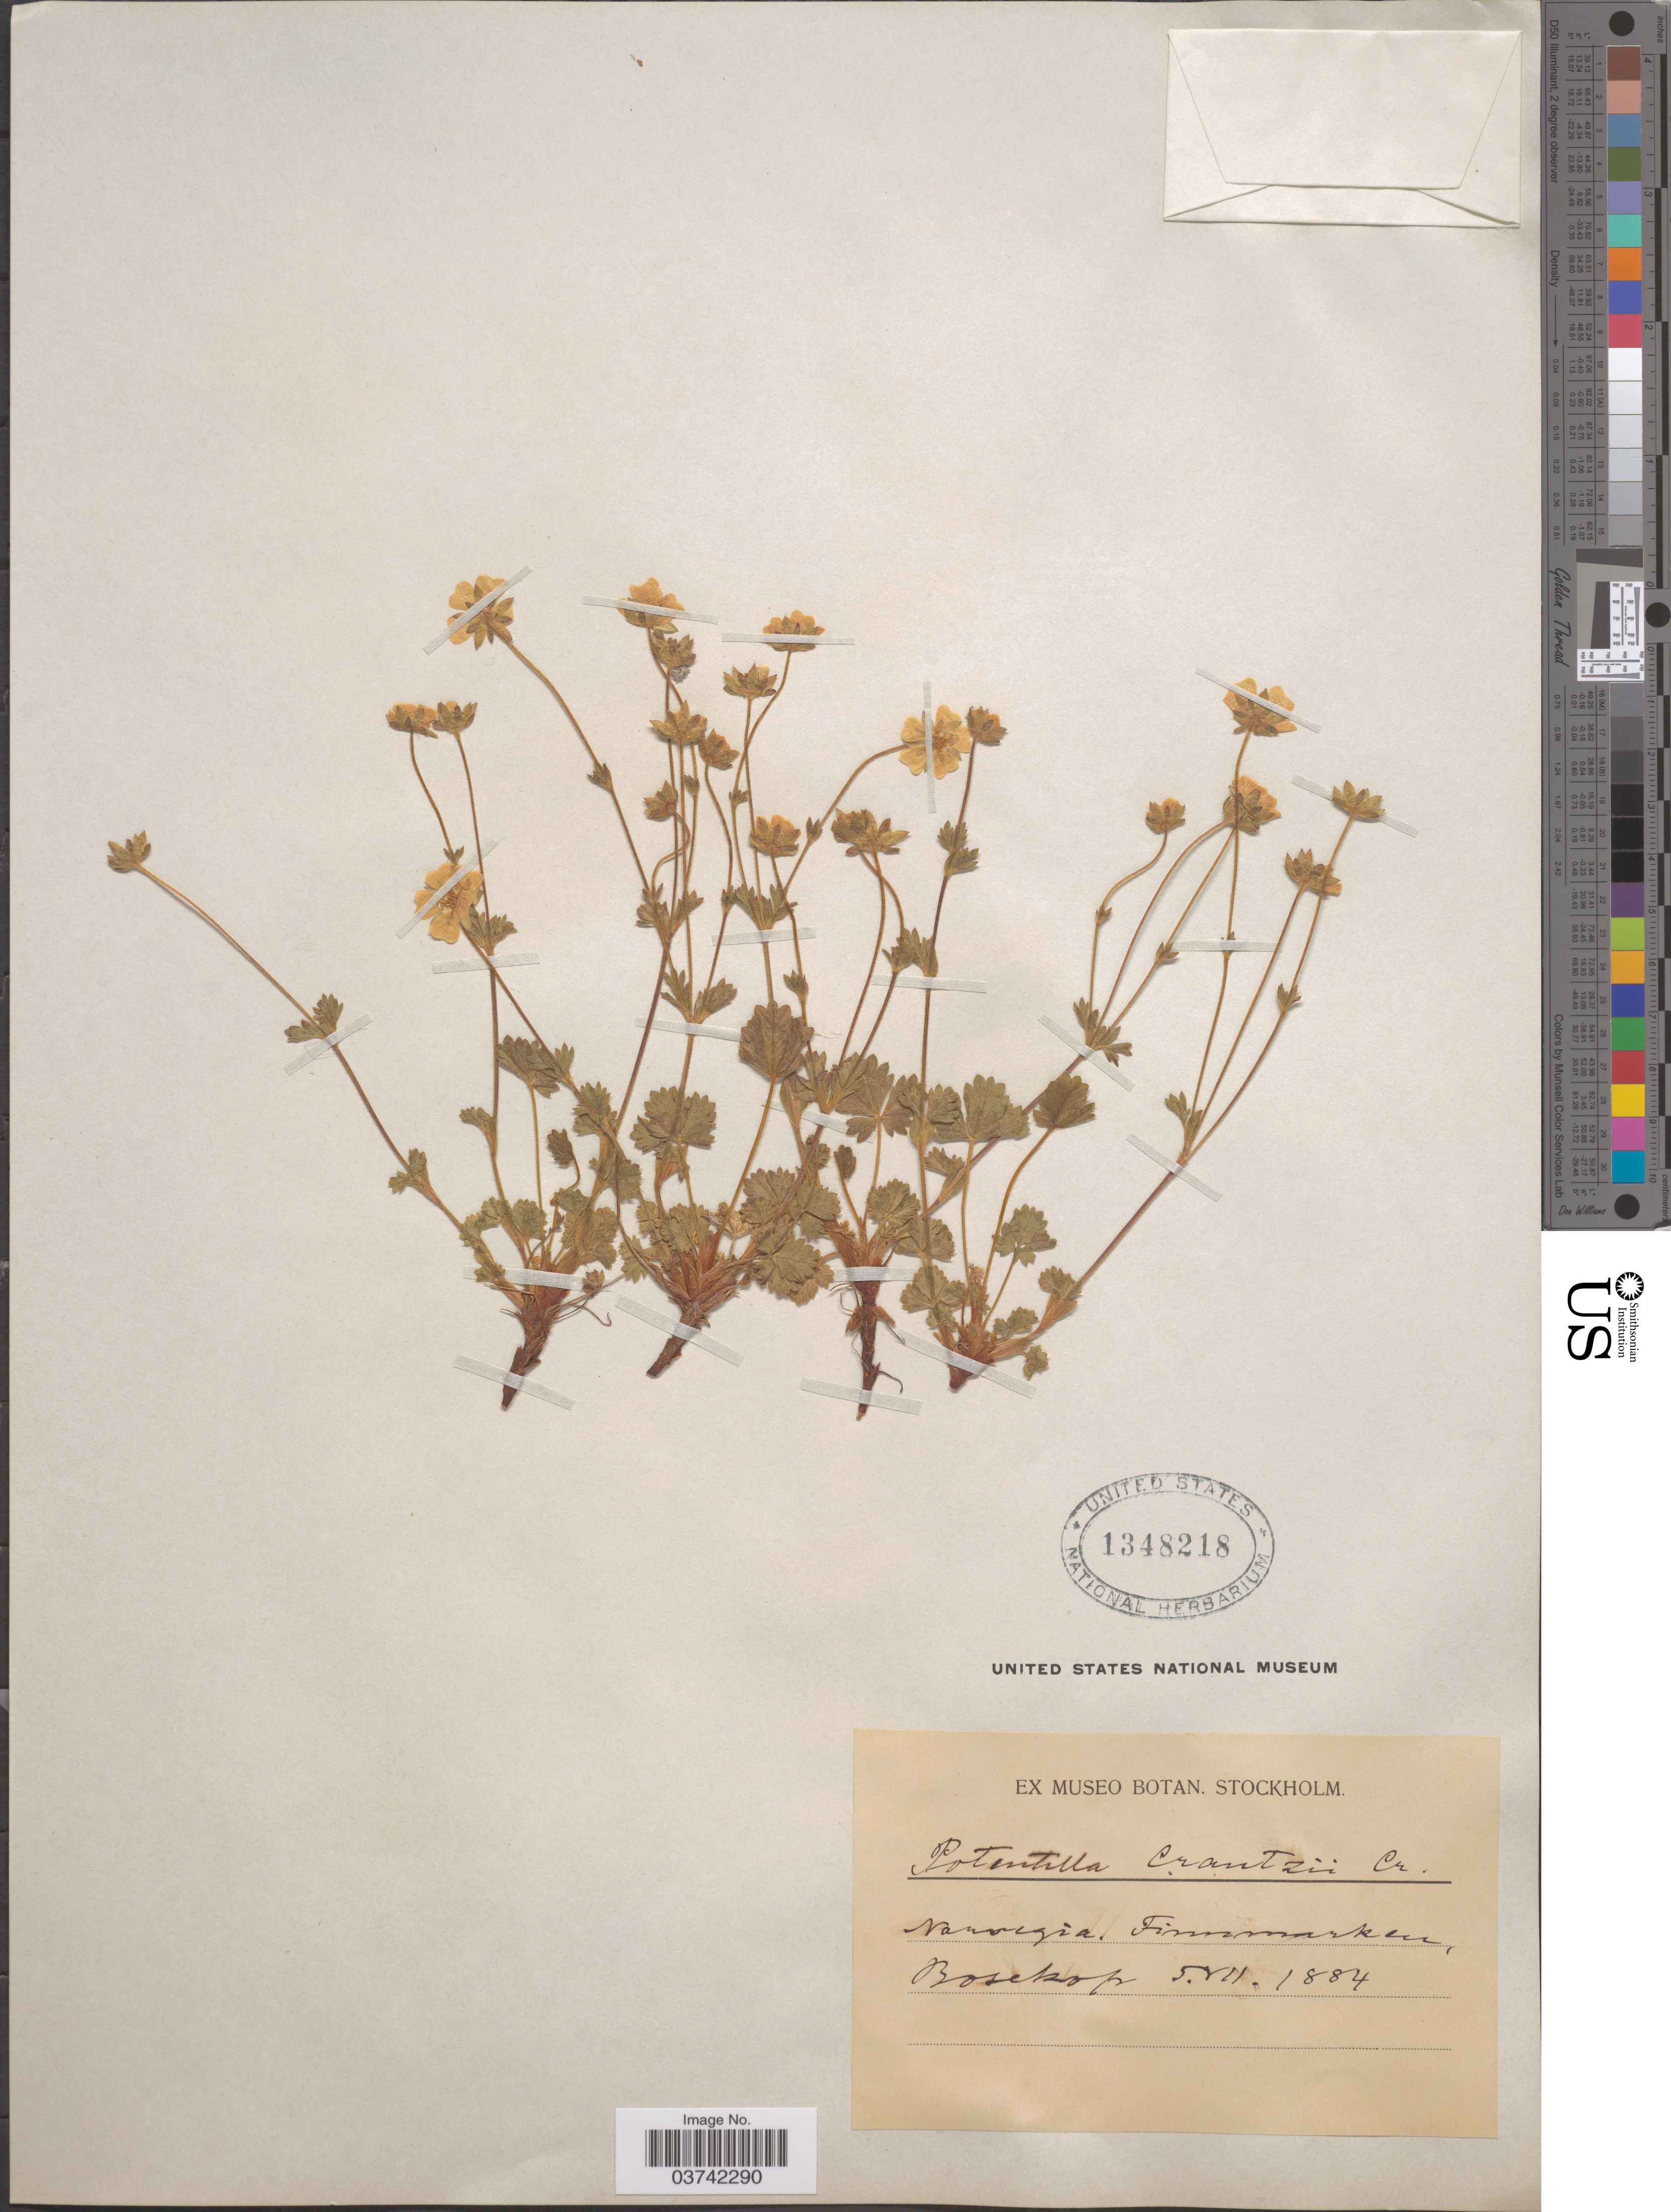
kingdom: Plantae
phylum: Tracheophyta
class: Magnoliopsida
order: Rosales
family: Rosaceae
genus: Potentilla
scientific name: Potentilla crantzii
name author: (Crantz) Beck ex Fritsch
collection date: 1884-07-05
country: Norway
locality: Finnmarken, Bosekop.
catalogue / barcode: US 1348218